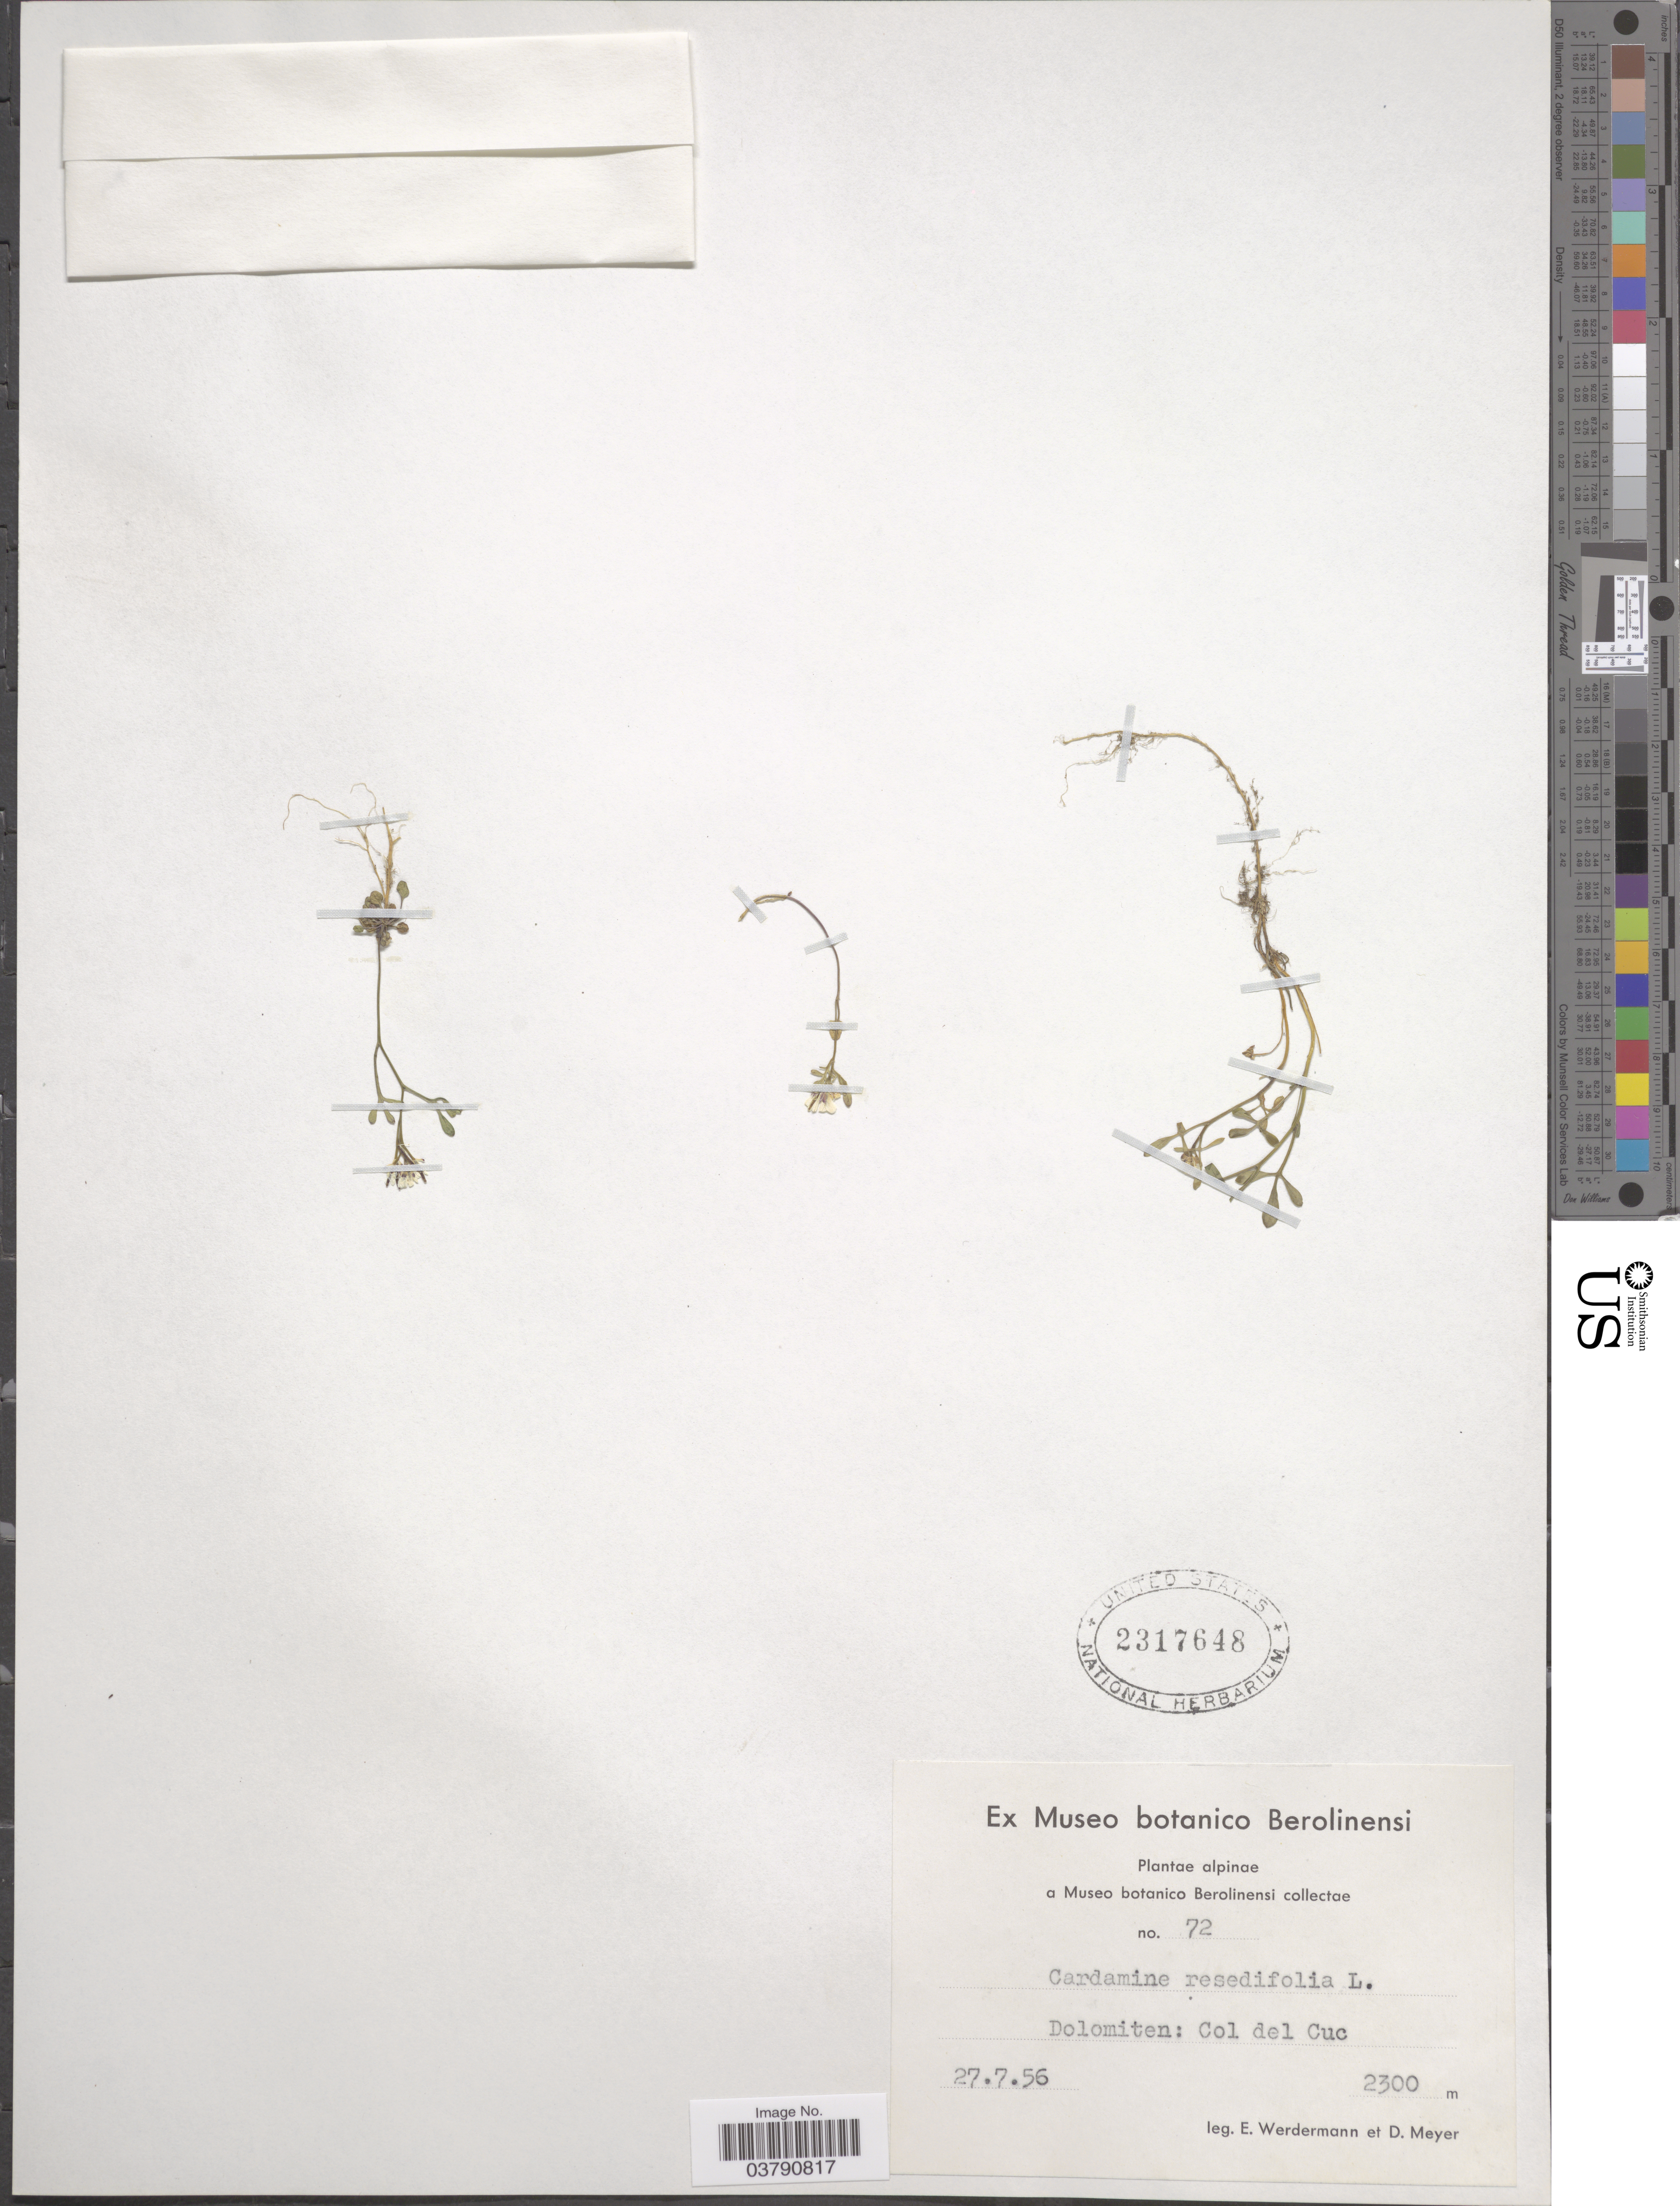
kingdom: Plantae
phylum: Tracheophyta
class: Magnoliopsida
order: Brassicales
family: Brassicaceae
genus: Cardamine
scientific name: Cardamine resedifolia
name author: L.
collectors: E. Wedermann & D. Meyer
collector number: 72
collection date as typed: Transcribed d/m/y: 27/7/56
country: Italy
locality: Dolomiten: Col del Cuc.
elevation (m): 2300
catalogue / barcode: US 2317648